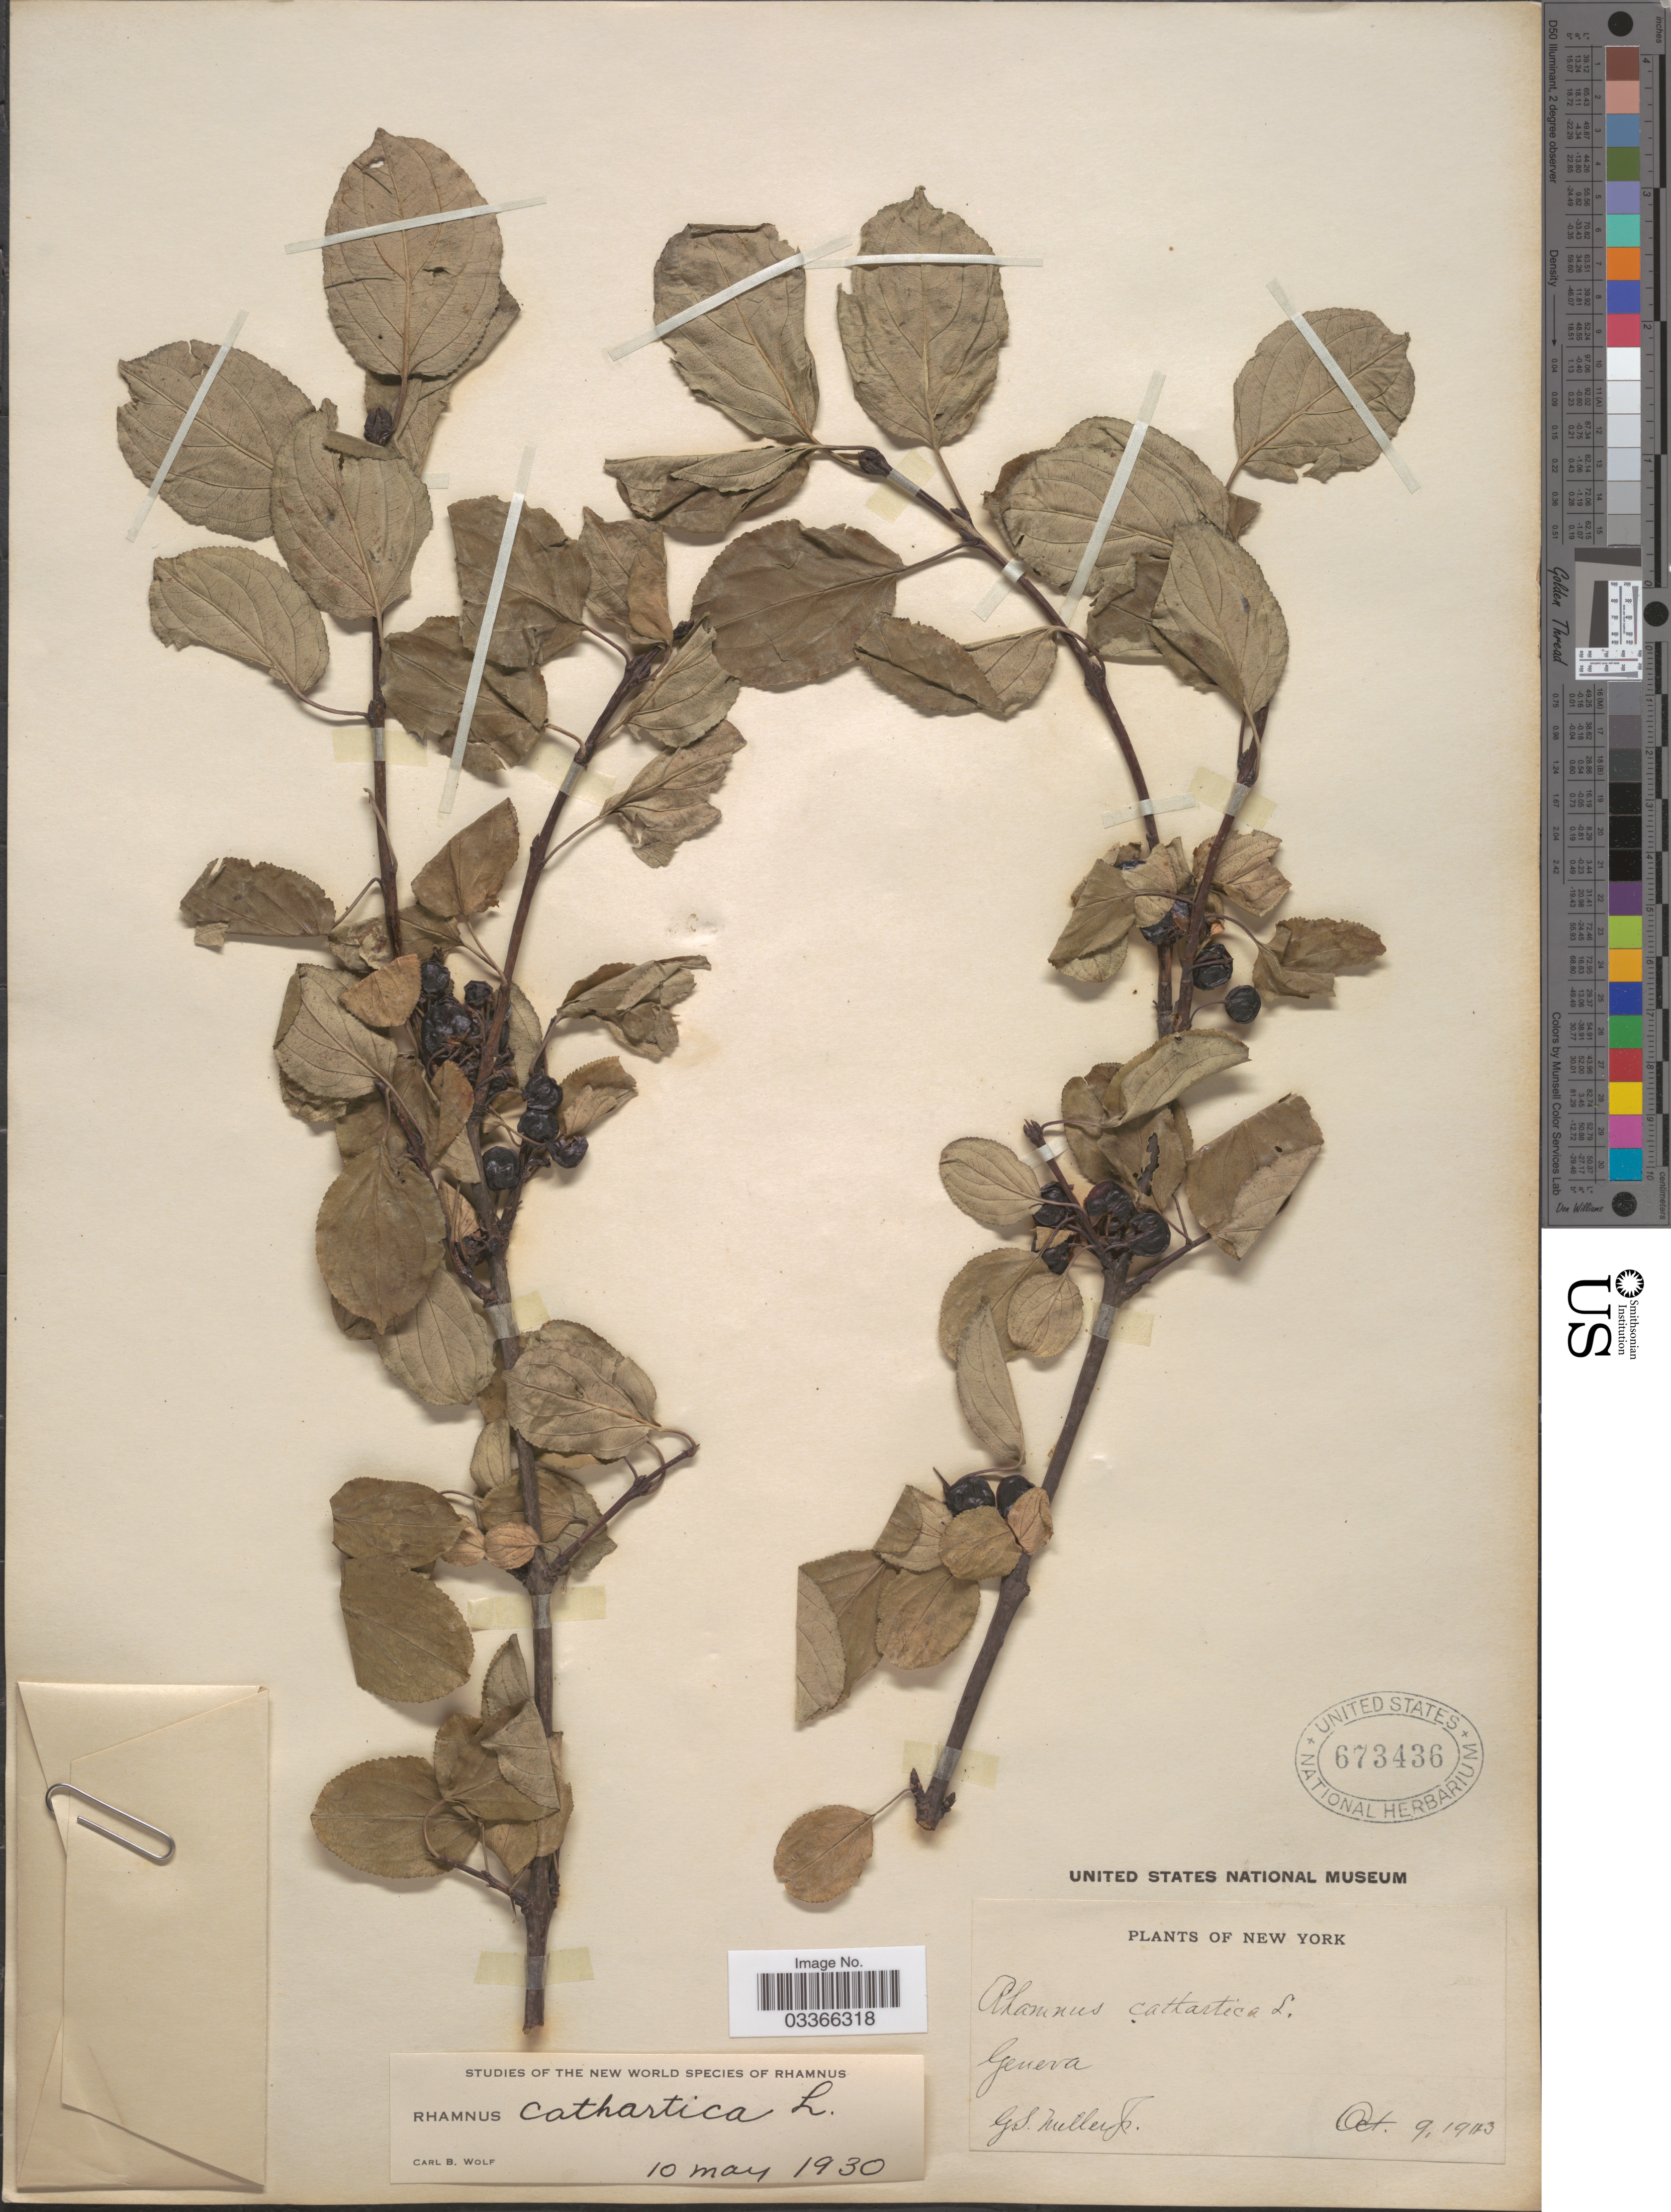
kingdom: Plantae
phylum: Tracheophyta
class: Magnoliopsida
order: Rosales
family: Rhamnaceae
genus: Rhamnus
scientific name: Rhamnus cathartica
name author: L.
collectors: G. S. Miller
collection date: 1903-10-09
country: United States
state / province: New York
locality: Geneva.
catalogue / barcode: US 673436